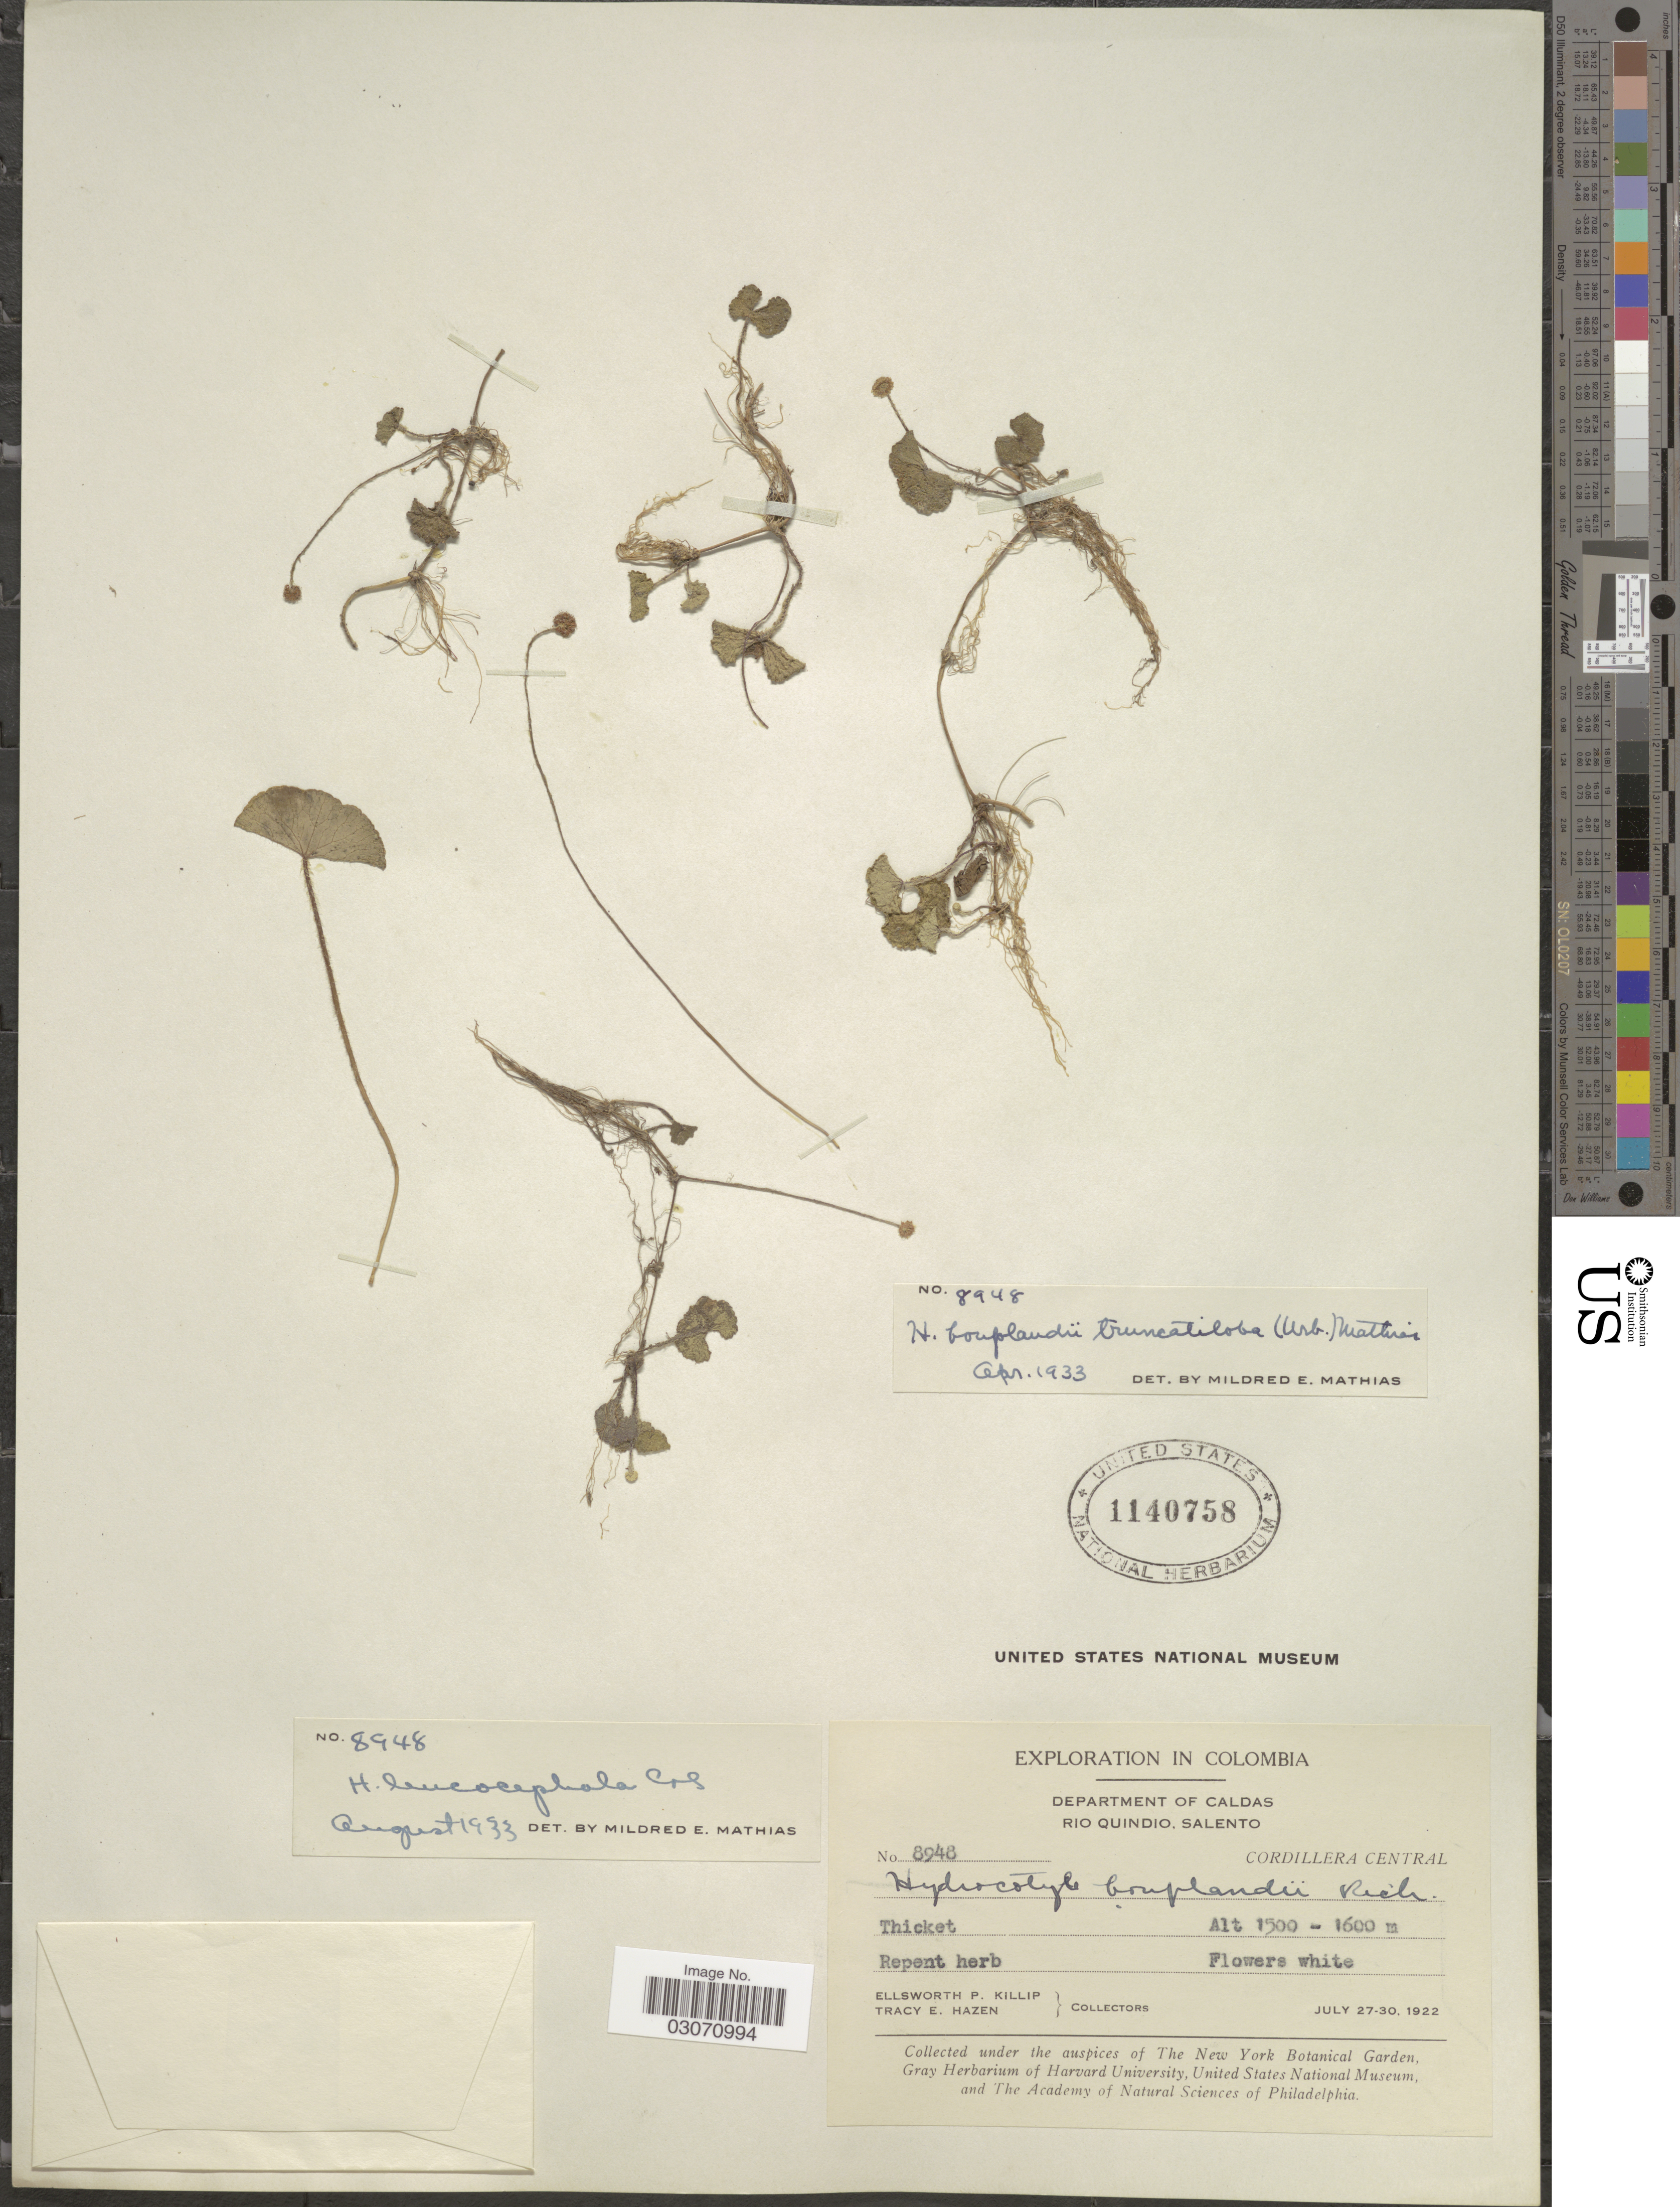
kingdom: Plantae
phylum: Tracheophyta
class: Magnoliopsida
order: Apiales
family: Araliaceae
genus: Hydrocotyle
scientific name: Hydrocotyle leucocephala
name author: Cham. & Schltdl.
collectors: E. P. Killip & T. E. Hazen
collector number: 8948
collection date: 1922-07-27/1922-07-30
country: Colombia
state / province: Caldas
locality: Department of Caldas, Rio Quindio, Salento, Cordillera Central.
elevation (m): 1500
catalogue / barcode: US 1140758